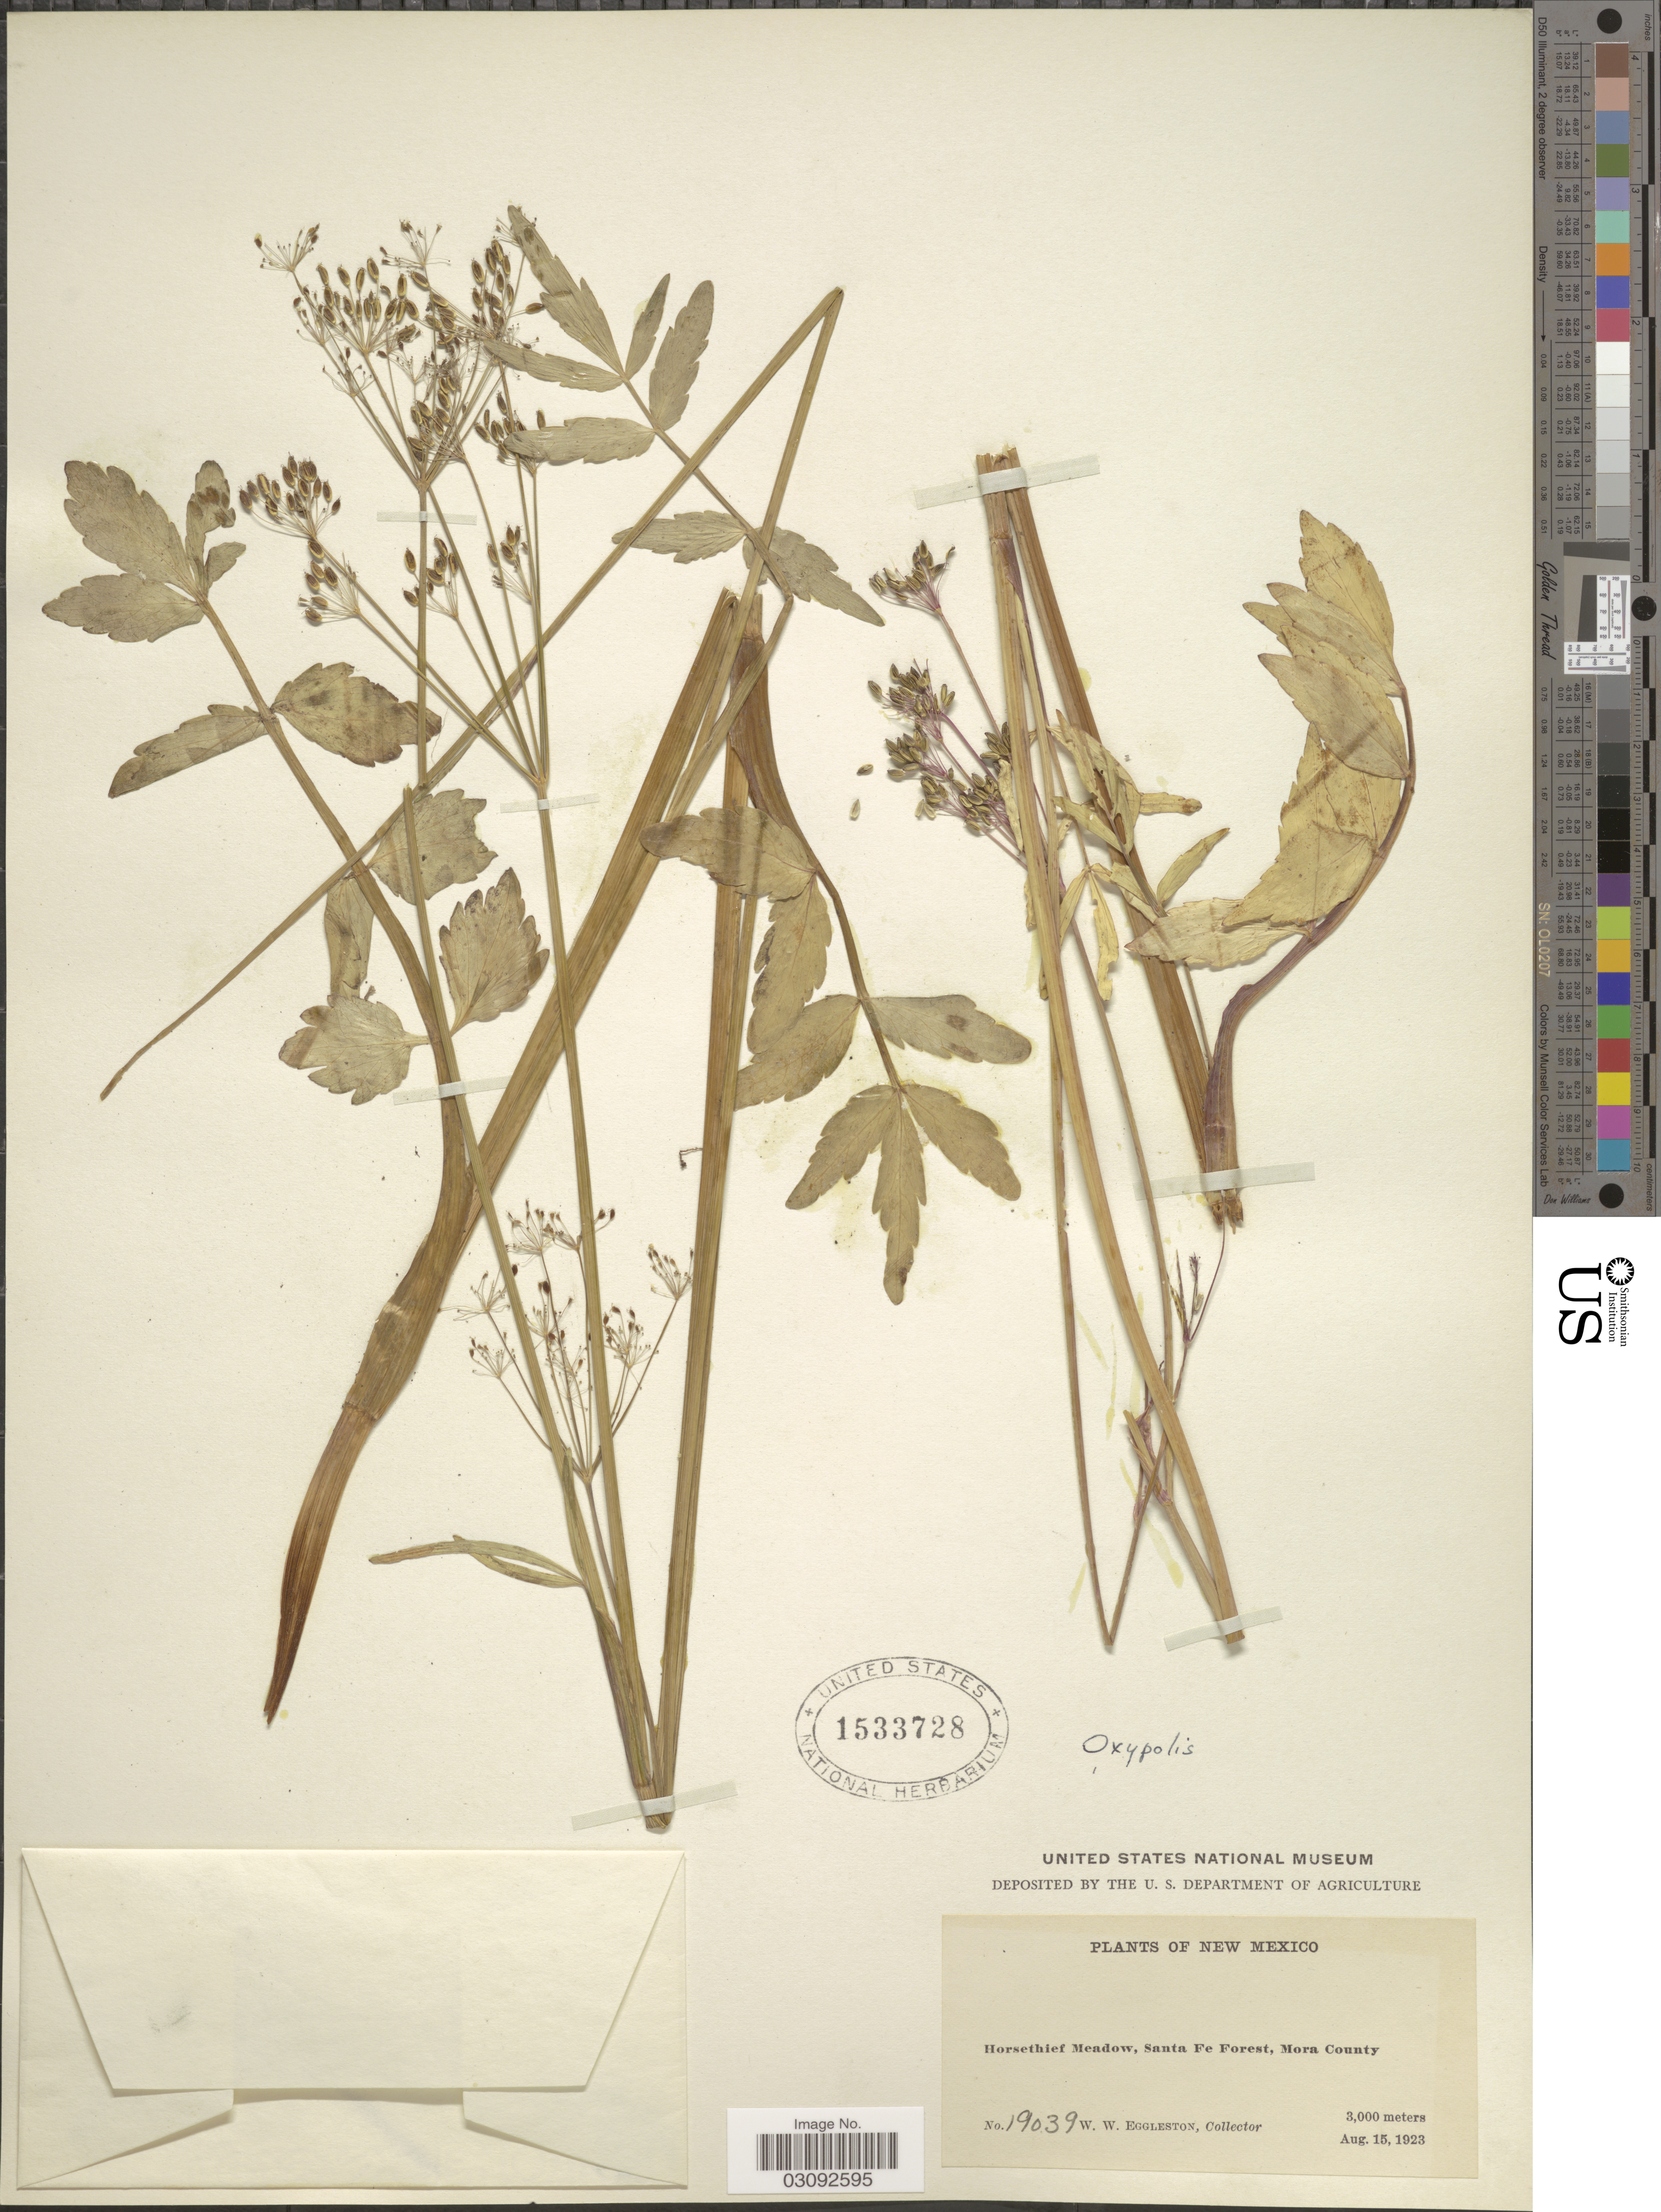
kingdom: Plantae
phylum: Tracheophyta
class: Magnoliopsida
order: Apiales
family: Apiaceae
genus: Oxypolis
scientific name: Oxypolis sp.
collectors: W. W. Eggleston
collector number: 19039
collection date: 1923-08-15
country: United States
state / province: New Mexico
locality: Horsethief Meadow, Santa Fe Forest, Mora County.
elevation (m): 3000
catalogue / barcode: US 1533728